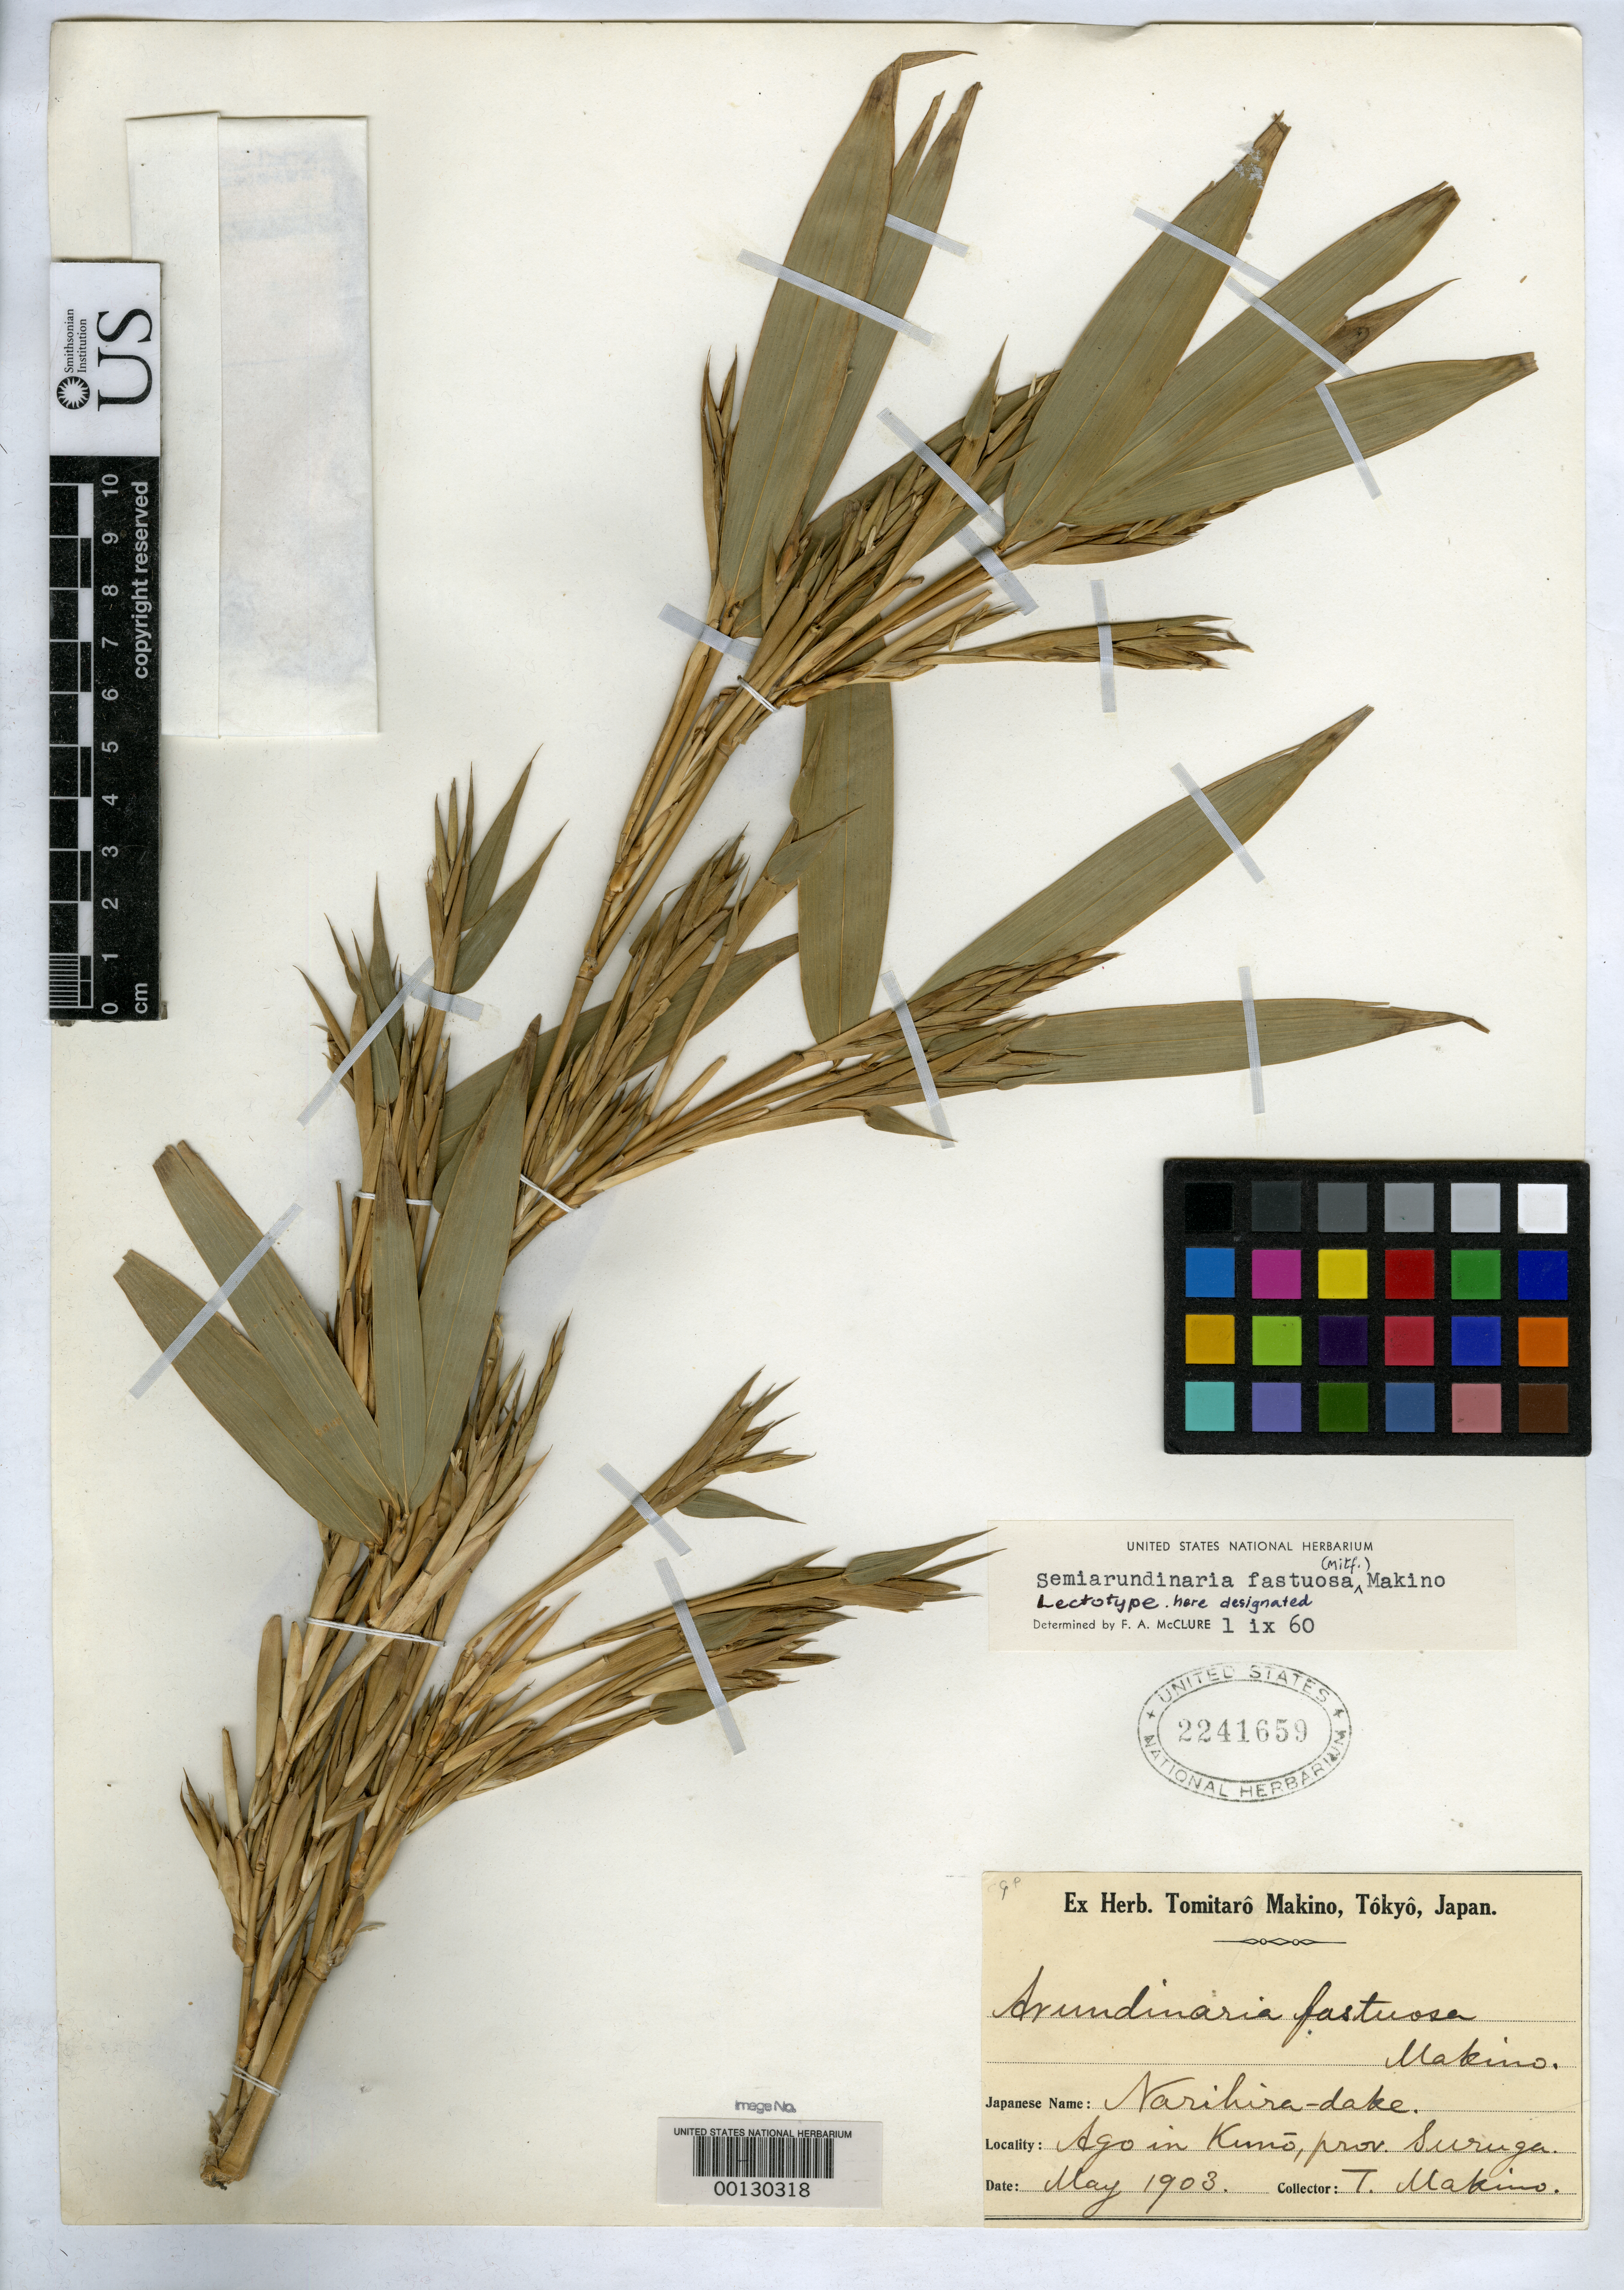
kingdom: Plantae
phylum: Tracheophyta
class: Liliopsida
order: Poales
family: Poaceae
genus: Bambusa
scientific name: Bambusa fastuosa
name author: Latour-Marliac ex Freeman-Mitford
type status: Lectotype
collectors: T. Makino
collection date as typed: May 1903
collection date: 1903-05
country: Japan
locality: Suruga, Kuno.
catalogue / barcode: US 2241659